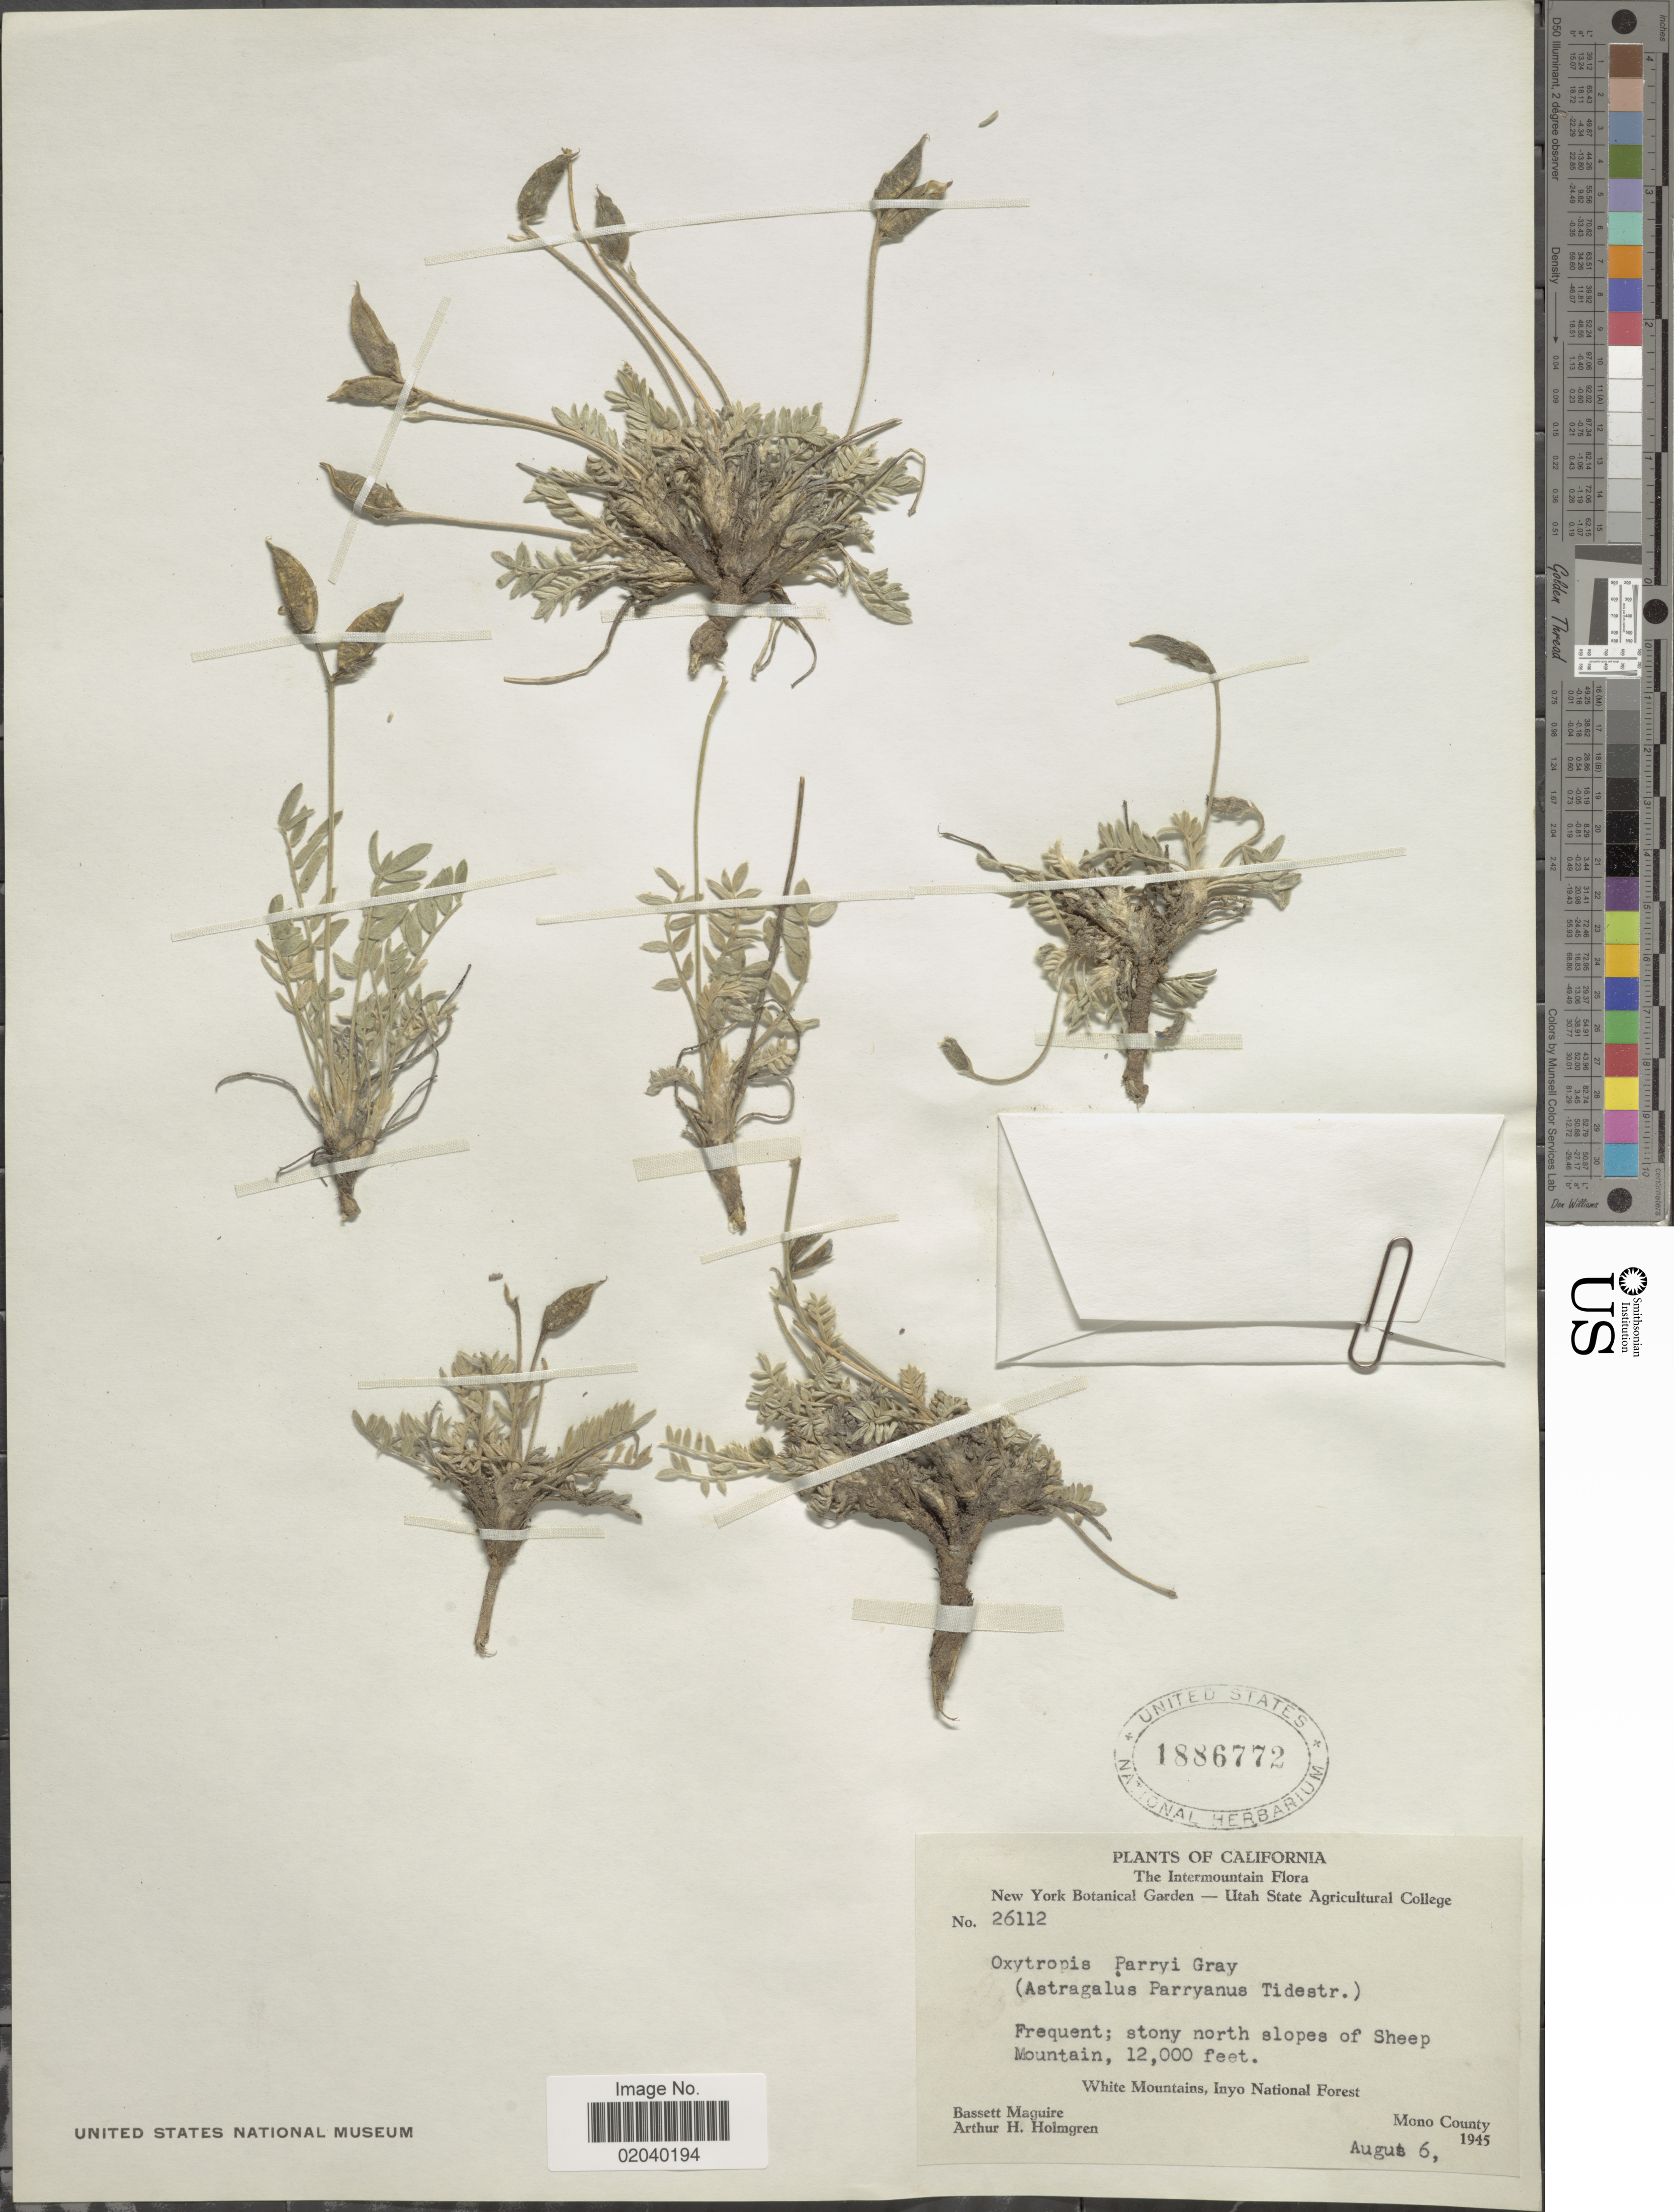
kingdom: Plantae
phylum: Tracheophyta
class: Magnoliopsida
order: Fabales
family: Fabaceae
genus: Oxytropis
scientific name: Oxytropis parryi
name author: A. Gray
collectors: B. Maguire & A. H. Holmgren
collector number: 26112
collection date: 1945-08-06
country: United States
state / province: California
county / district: Mono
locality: The Intermountain, Frequent; stony north slopes of Sheep Mountain, White Mountains, Inyo National Forest, Mono County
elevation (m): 3658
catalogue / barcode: US 1886772